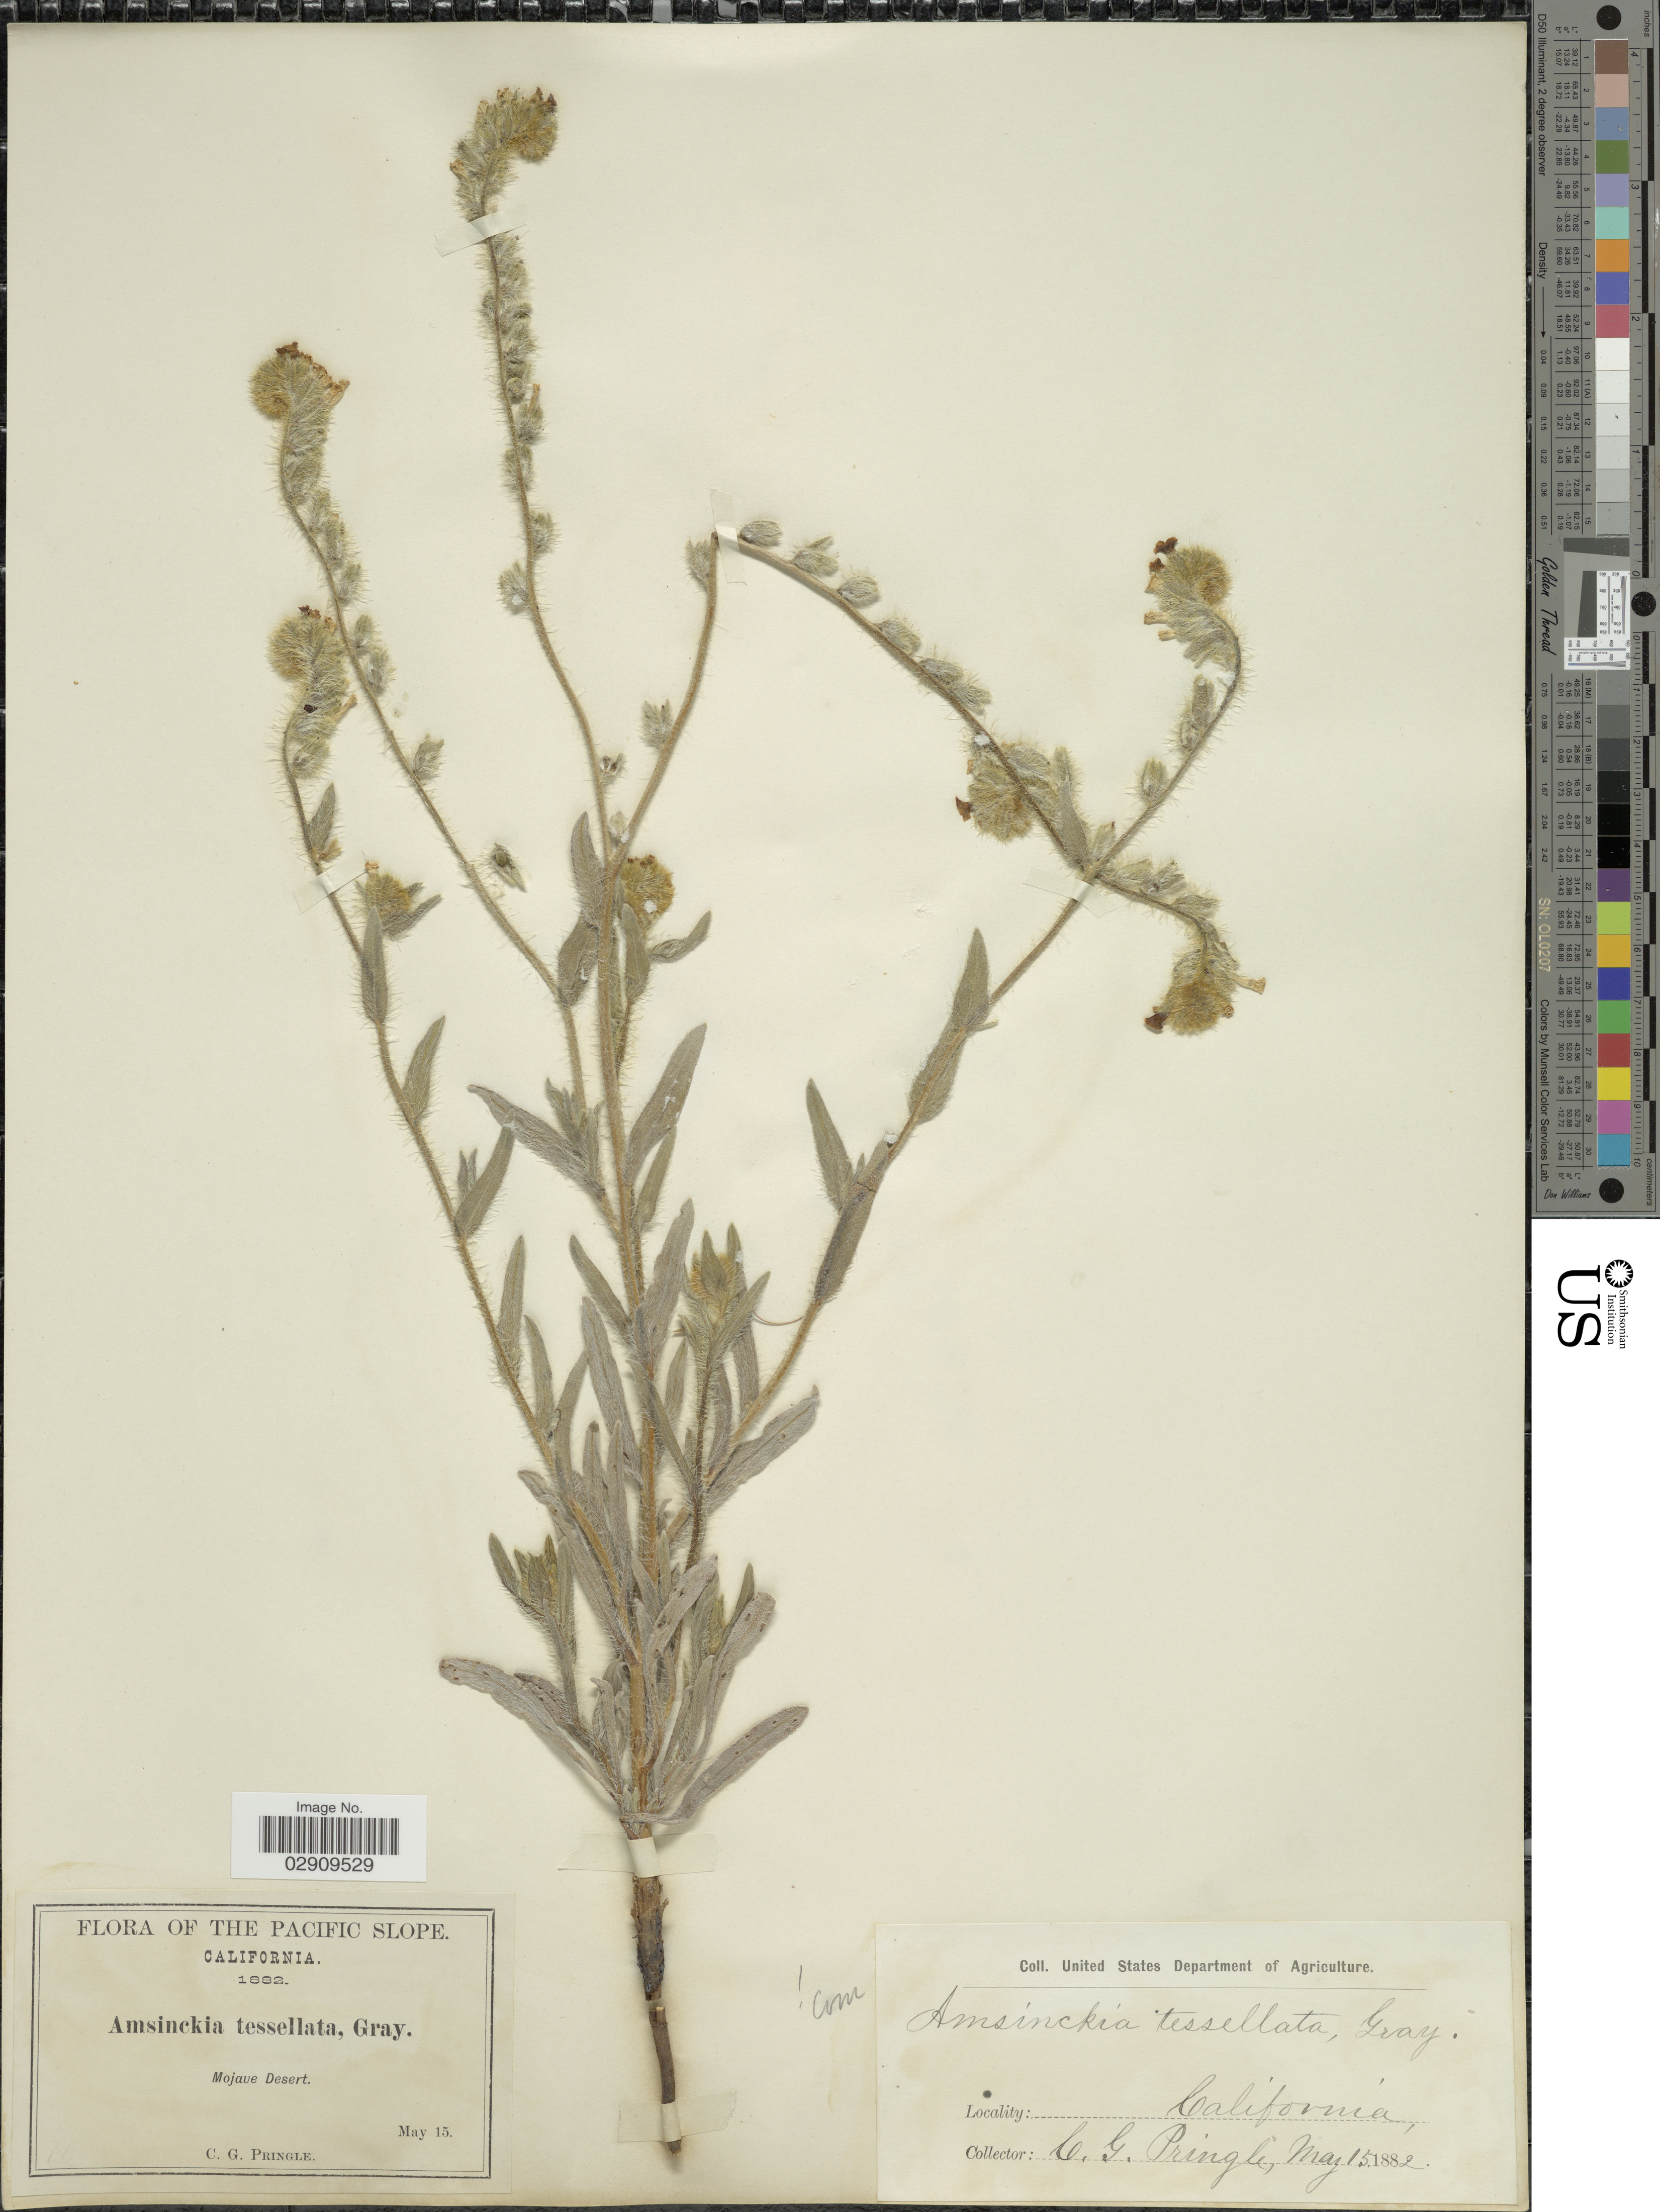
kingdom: Plantae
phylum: Tracheophyta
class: Magnoliopsida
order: Boraginales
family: Boraginaceae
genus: Amsinckia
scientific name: Amsinckia tessellata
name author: A. Gray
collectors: C. G. Pringle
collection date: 1882-05-15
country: United States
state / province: California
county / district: San Bernardino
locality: The Pacific Slope. Mojave Desert.